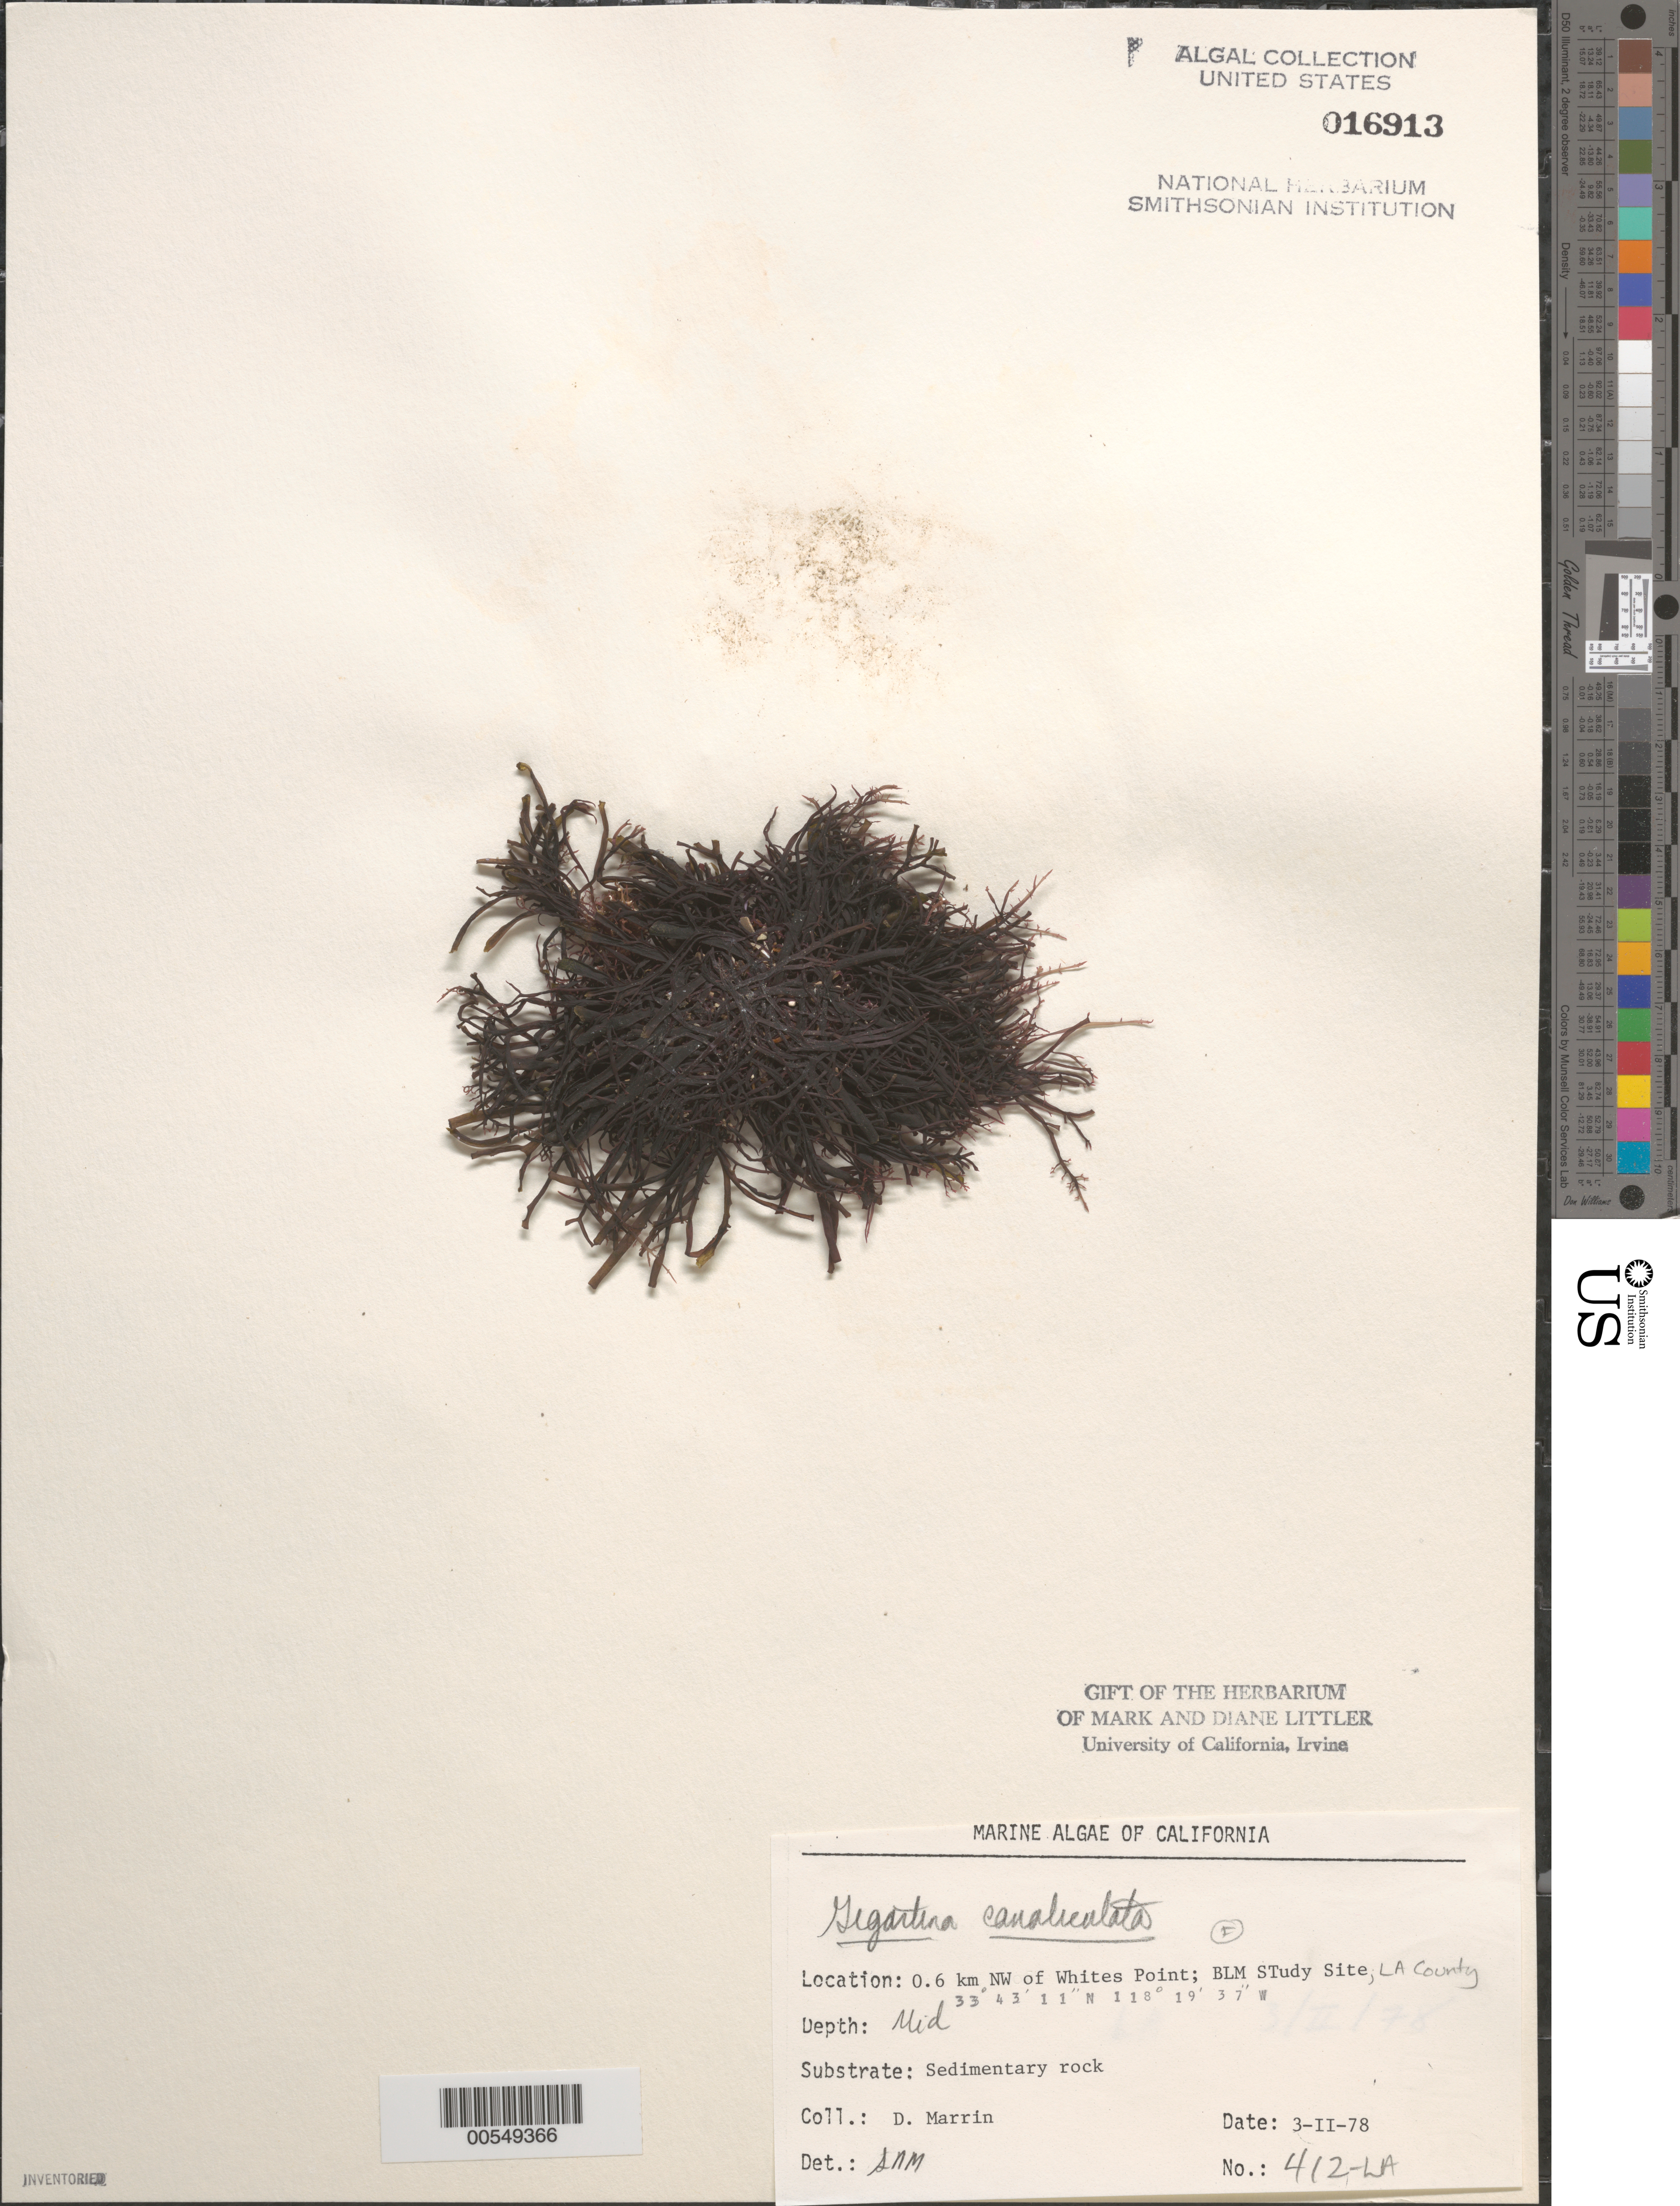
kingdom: Plantae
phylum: Rhodophyta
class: Florideophyceae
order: Gigartinales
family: Gigartinaceae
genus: Chondracanthus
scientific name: Chondracanthus canaliculatus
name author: (Harv.) Guiry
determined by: Algae name updating Project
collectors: D. Marrin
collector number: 412-la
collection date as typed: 03 Feb 1978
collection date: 1978-02-03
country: United States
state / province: California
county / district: Los Angeles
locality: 0.6 km northwest of Whites Point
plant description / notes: BLM-SOCALBIGHT Rocky Intertidal Survey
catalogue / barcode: US 16913